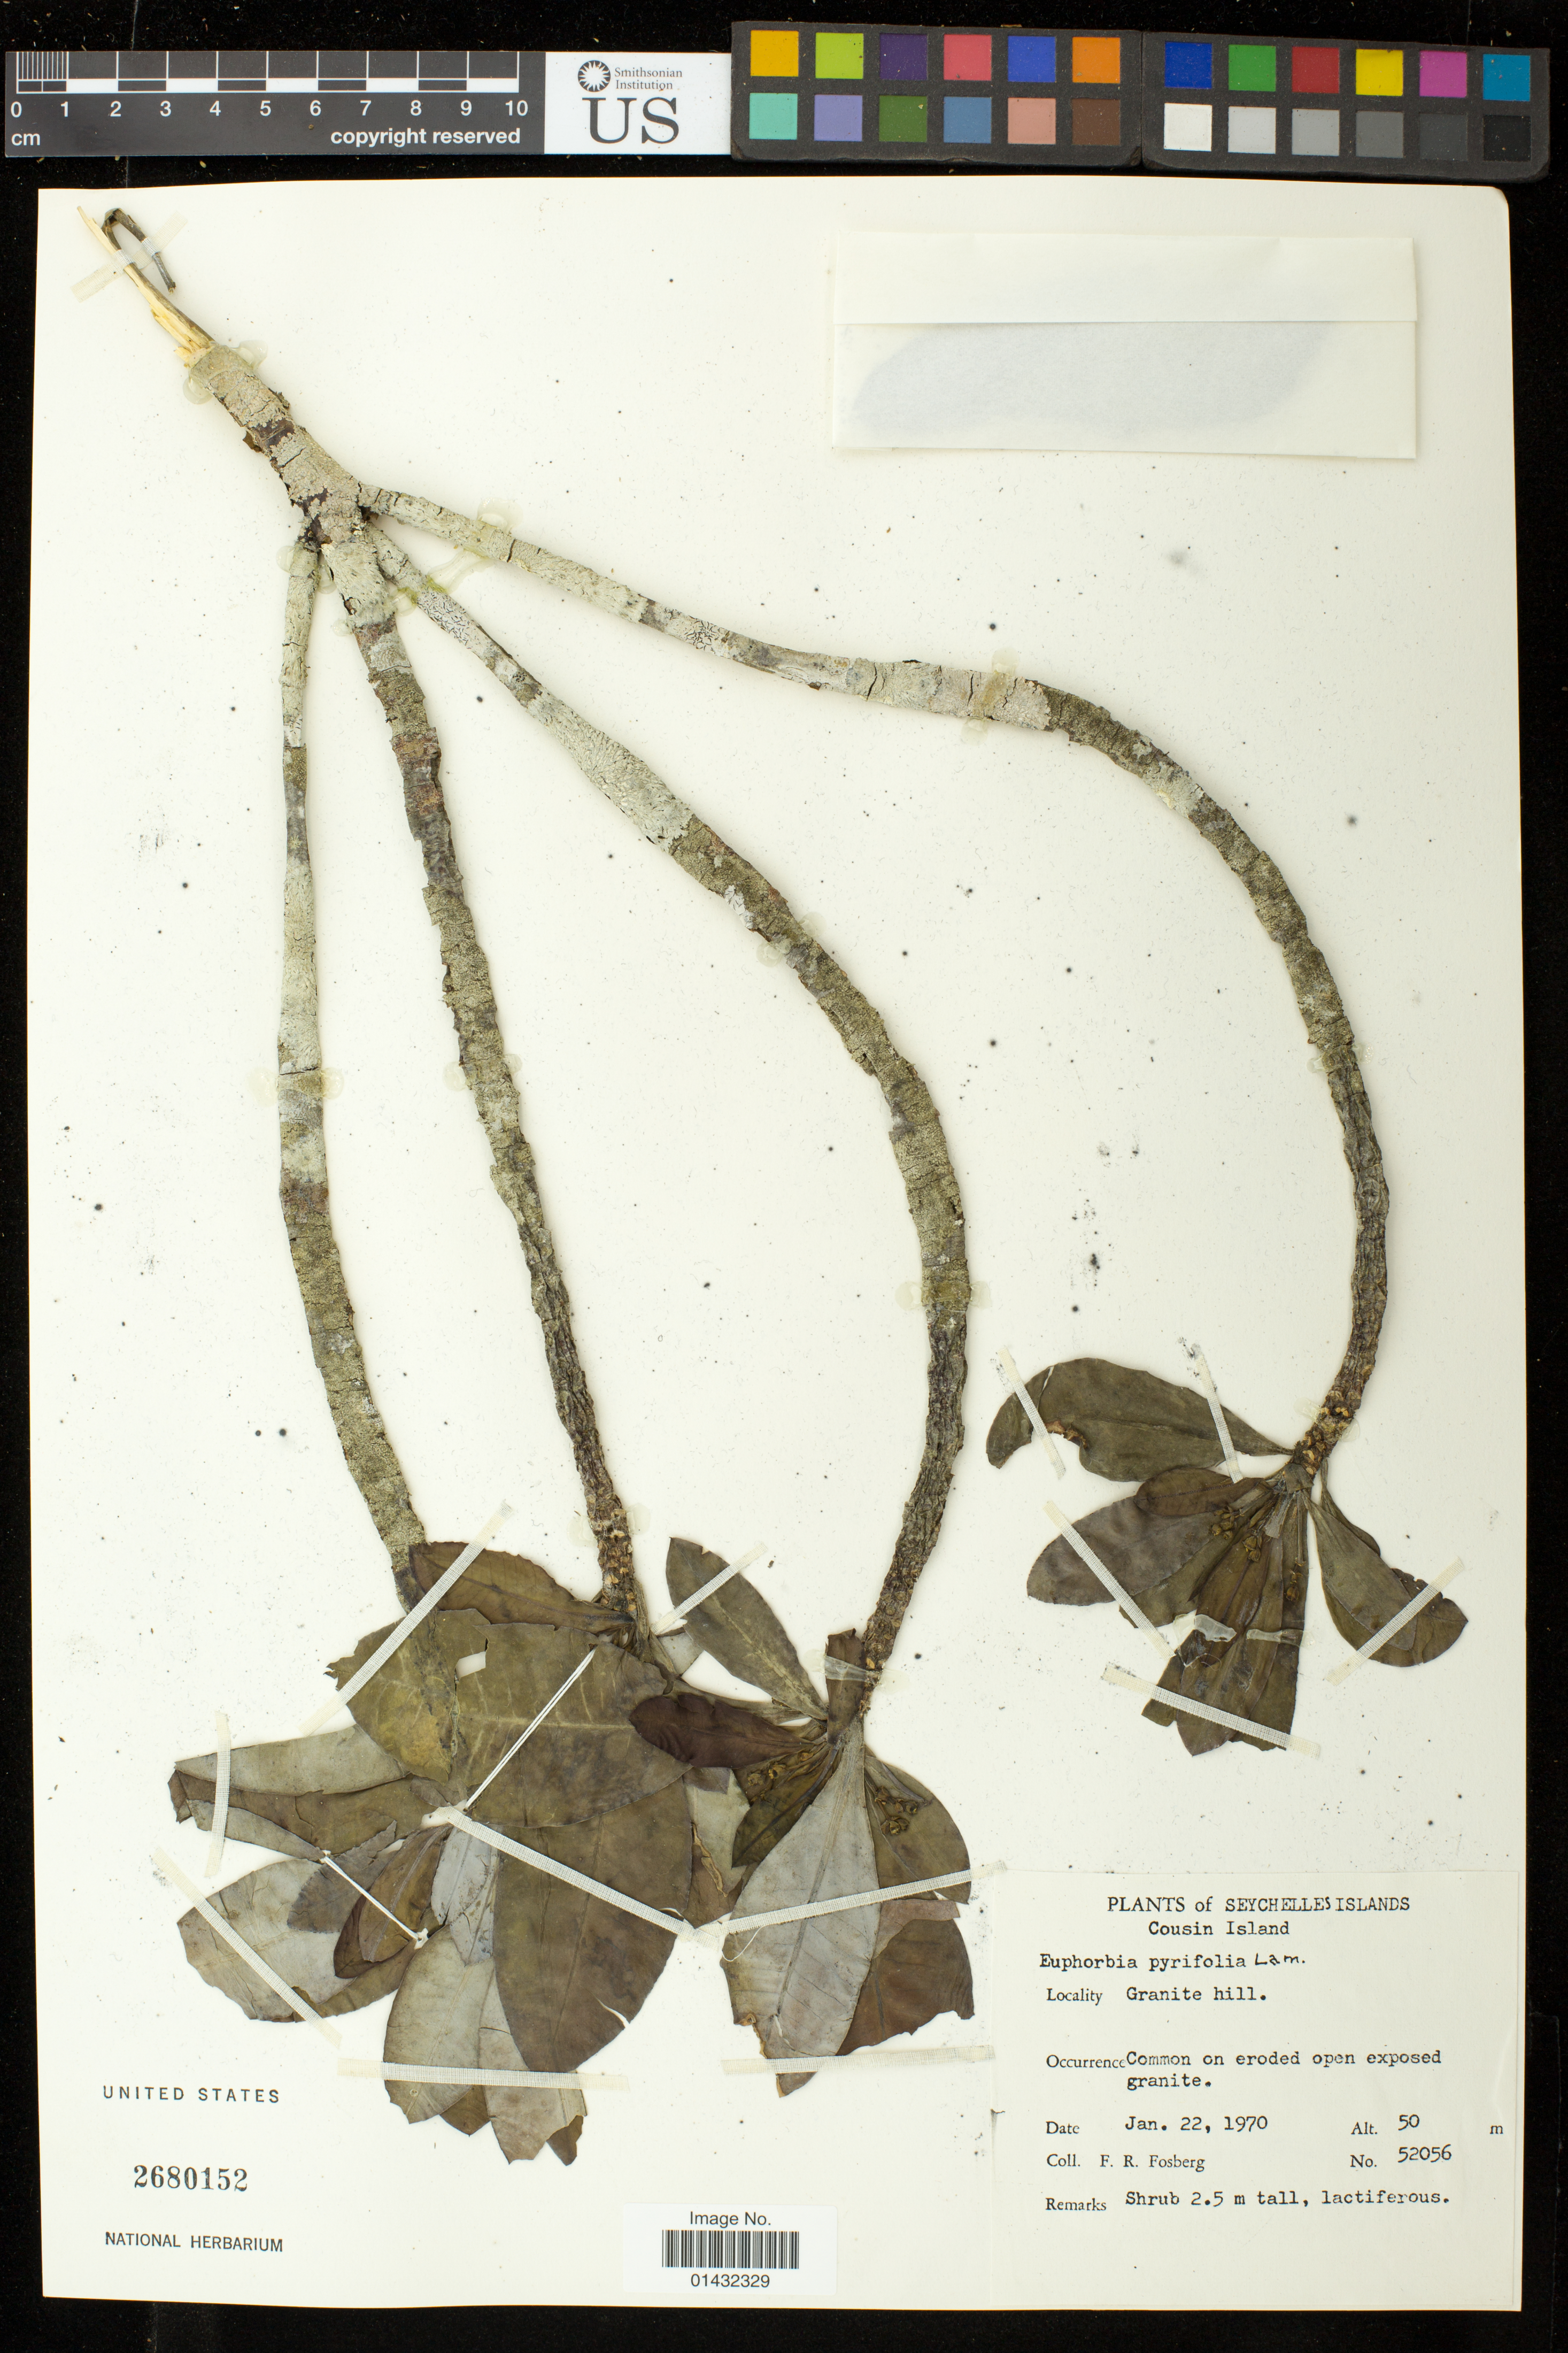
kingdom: Plantae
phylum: Tracheophyta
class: Magnoliopsida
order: Malpighiales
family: Euphorbiaceae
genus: Euphorbia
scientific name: Euphorbia pyrifolia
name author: Lam.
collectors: F. R. Fosberg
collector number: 52056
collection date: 1970-01-22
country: Seychelles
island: Cousins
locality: Cousin Island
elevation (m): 50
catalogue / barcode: US 2680152